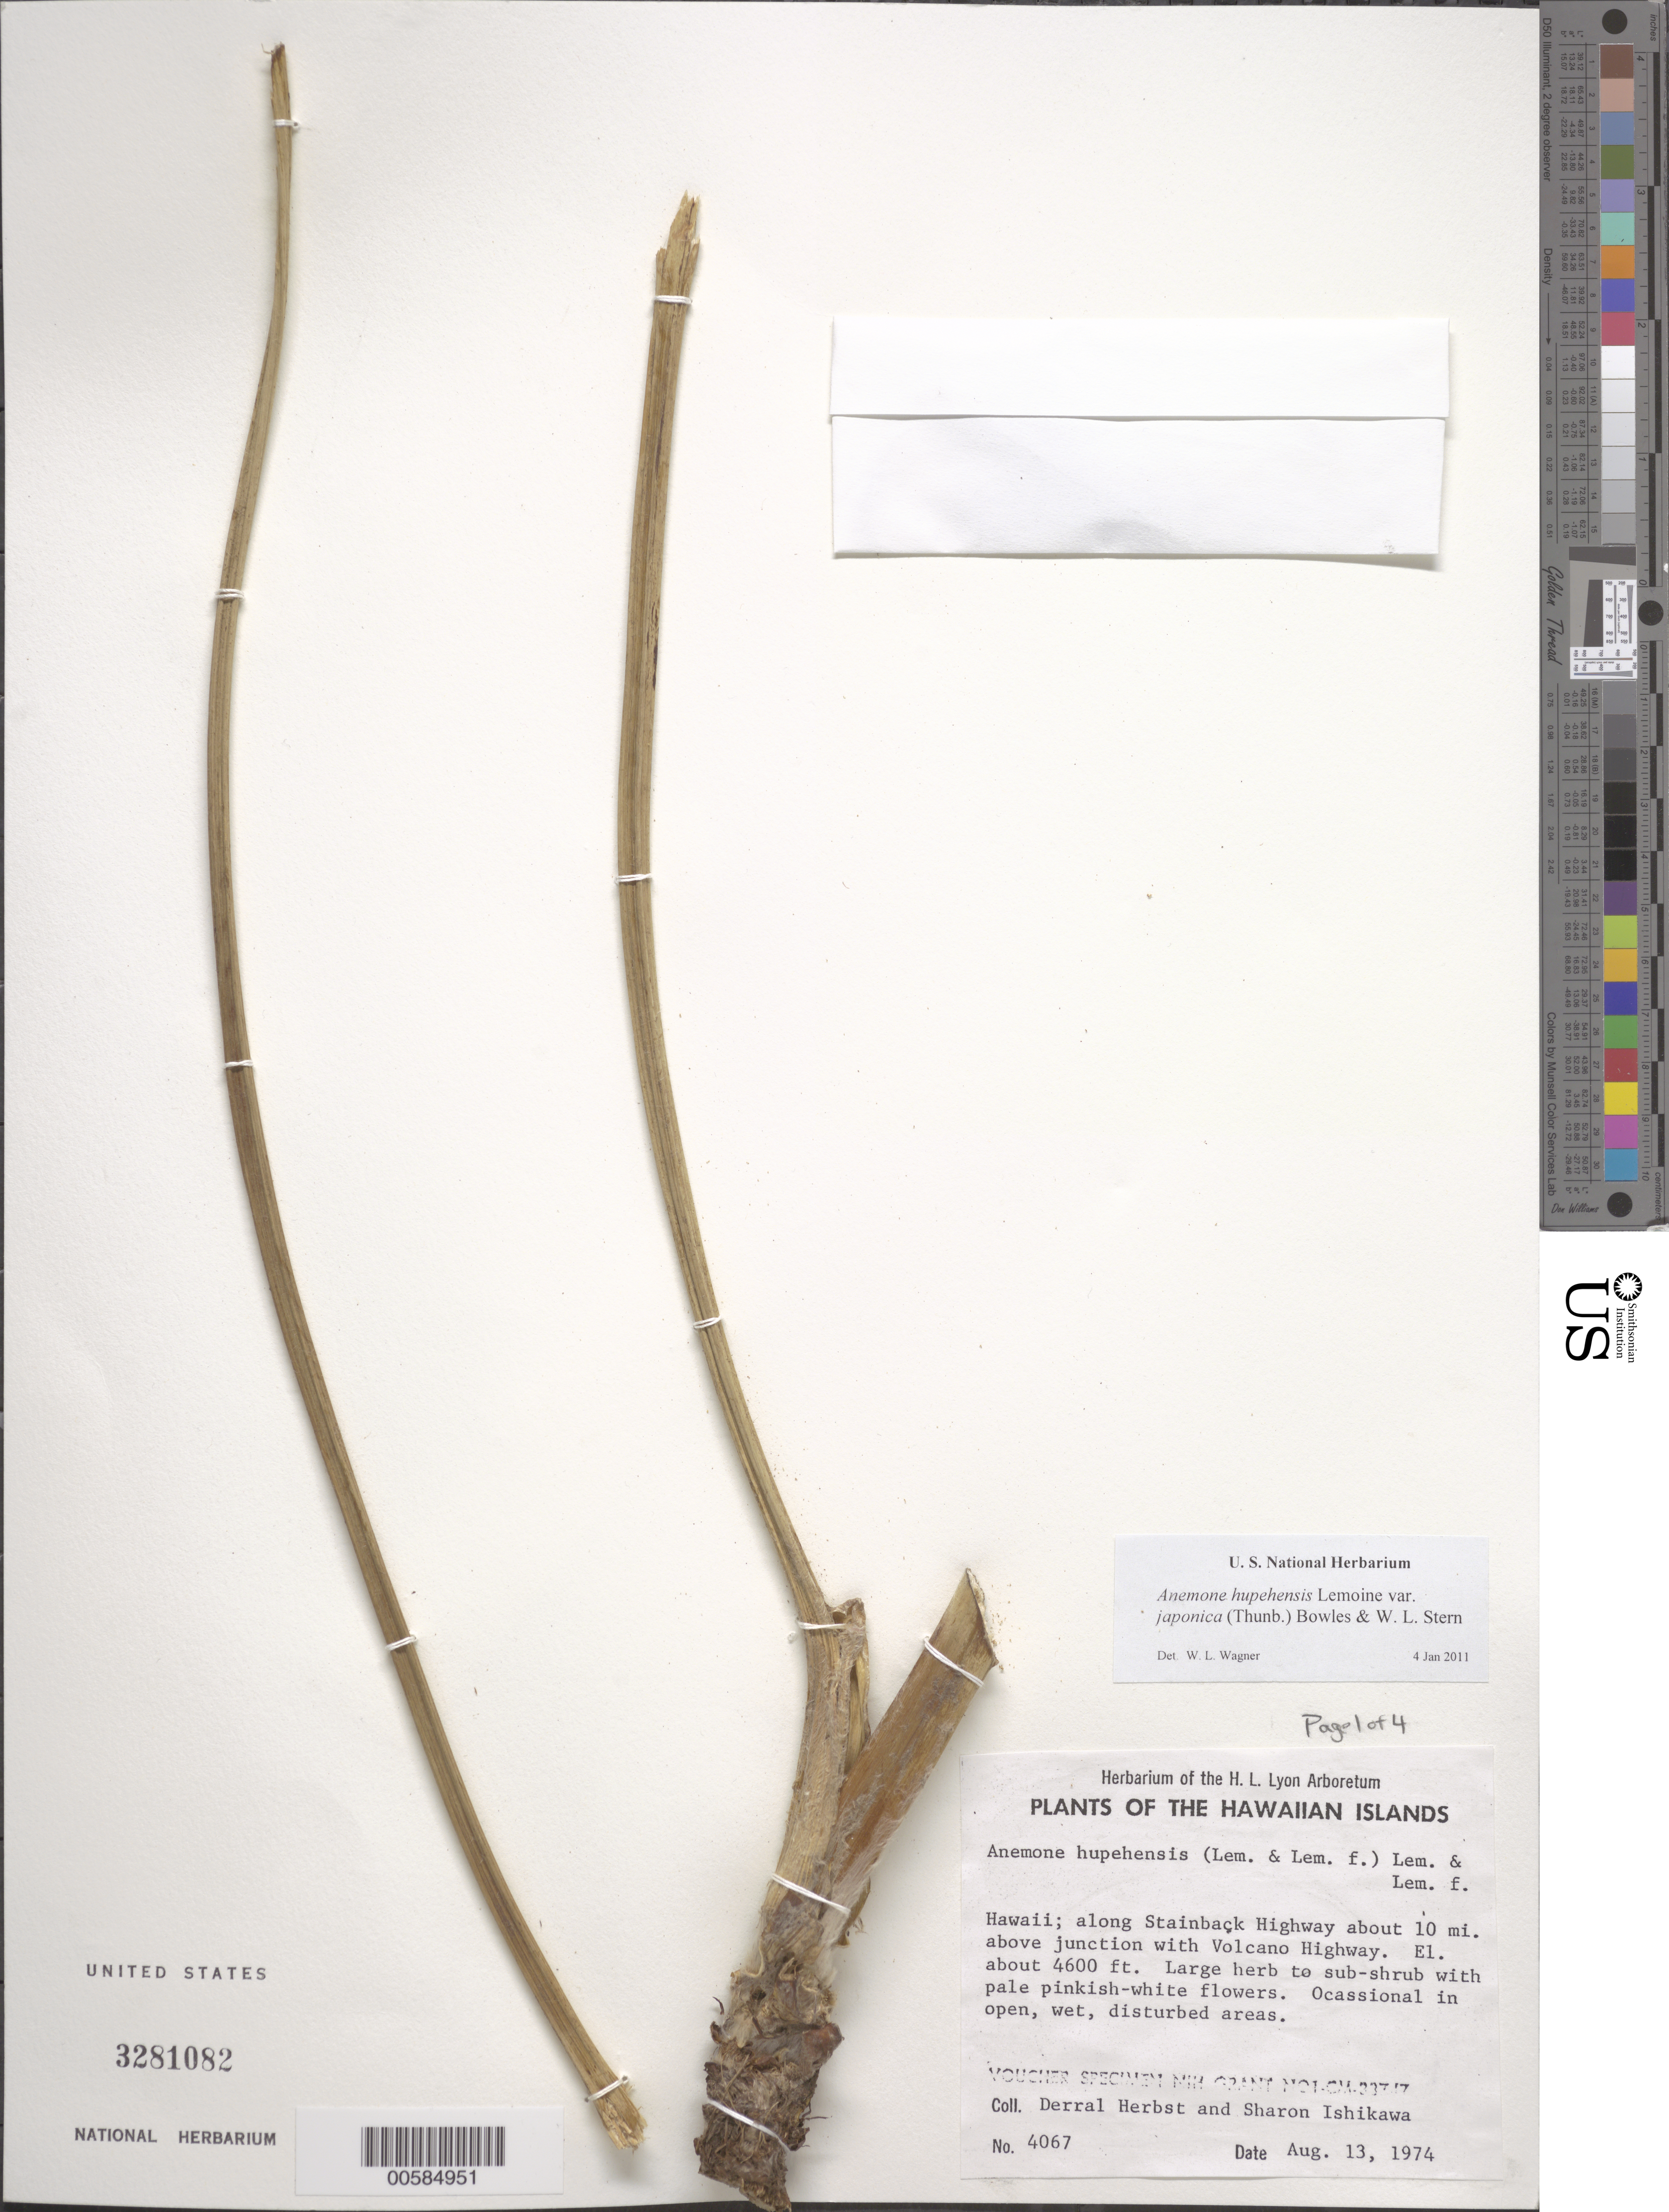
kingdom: Plantae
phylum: Tracheophyta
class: Magnoliopsida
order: Ranunculales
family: Ranunculaceae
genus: Anemone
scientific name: Anemone hupehensis var. japonica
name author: (Thunb.) Bowles & Stearn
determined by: Wagner, W. L., (BOT), Smithsonian Institution - National Museum of Natural History (UNITED STATES)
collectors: D. R. Herbst & S. Ishikawa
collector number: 4067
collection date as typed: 13 Aug 1974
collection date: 1974-08-13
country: United States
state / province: Hawaii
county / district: Hawaii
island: Hawaii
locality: Along Stainback Hwy ca 10 mi above jct with Volcano Hwy.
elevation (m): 1402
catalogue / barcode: US 3281082